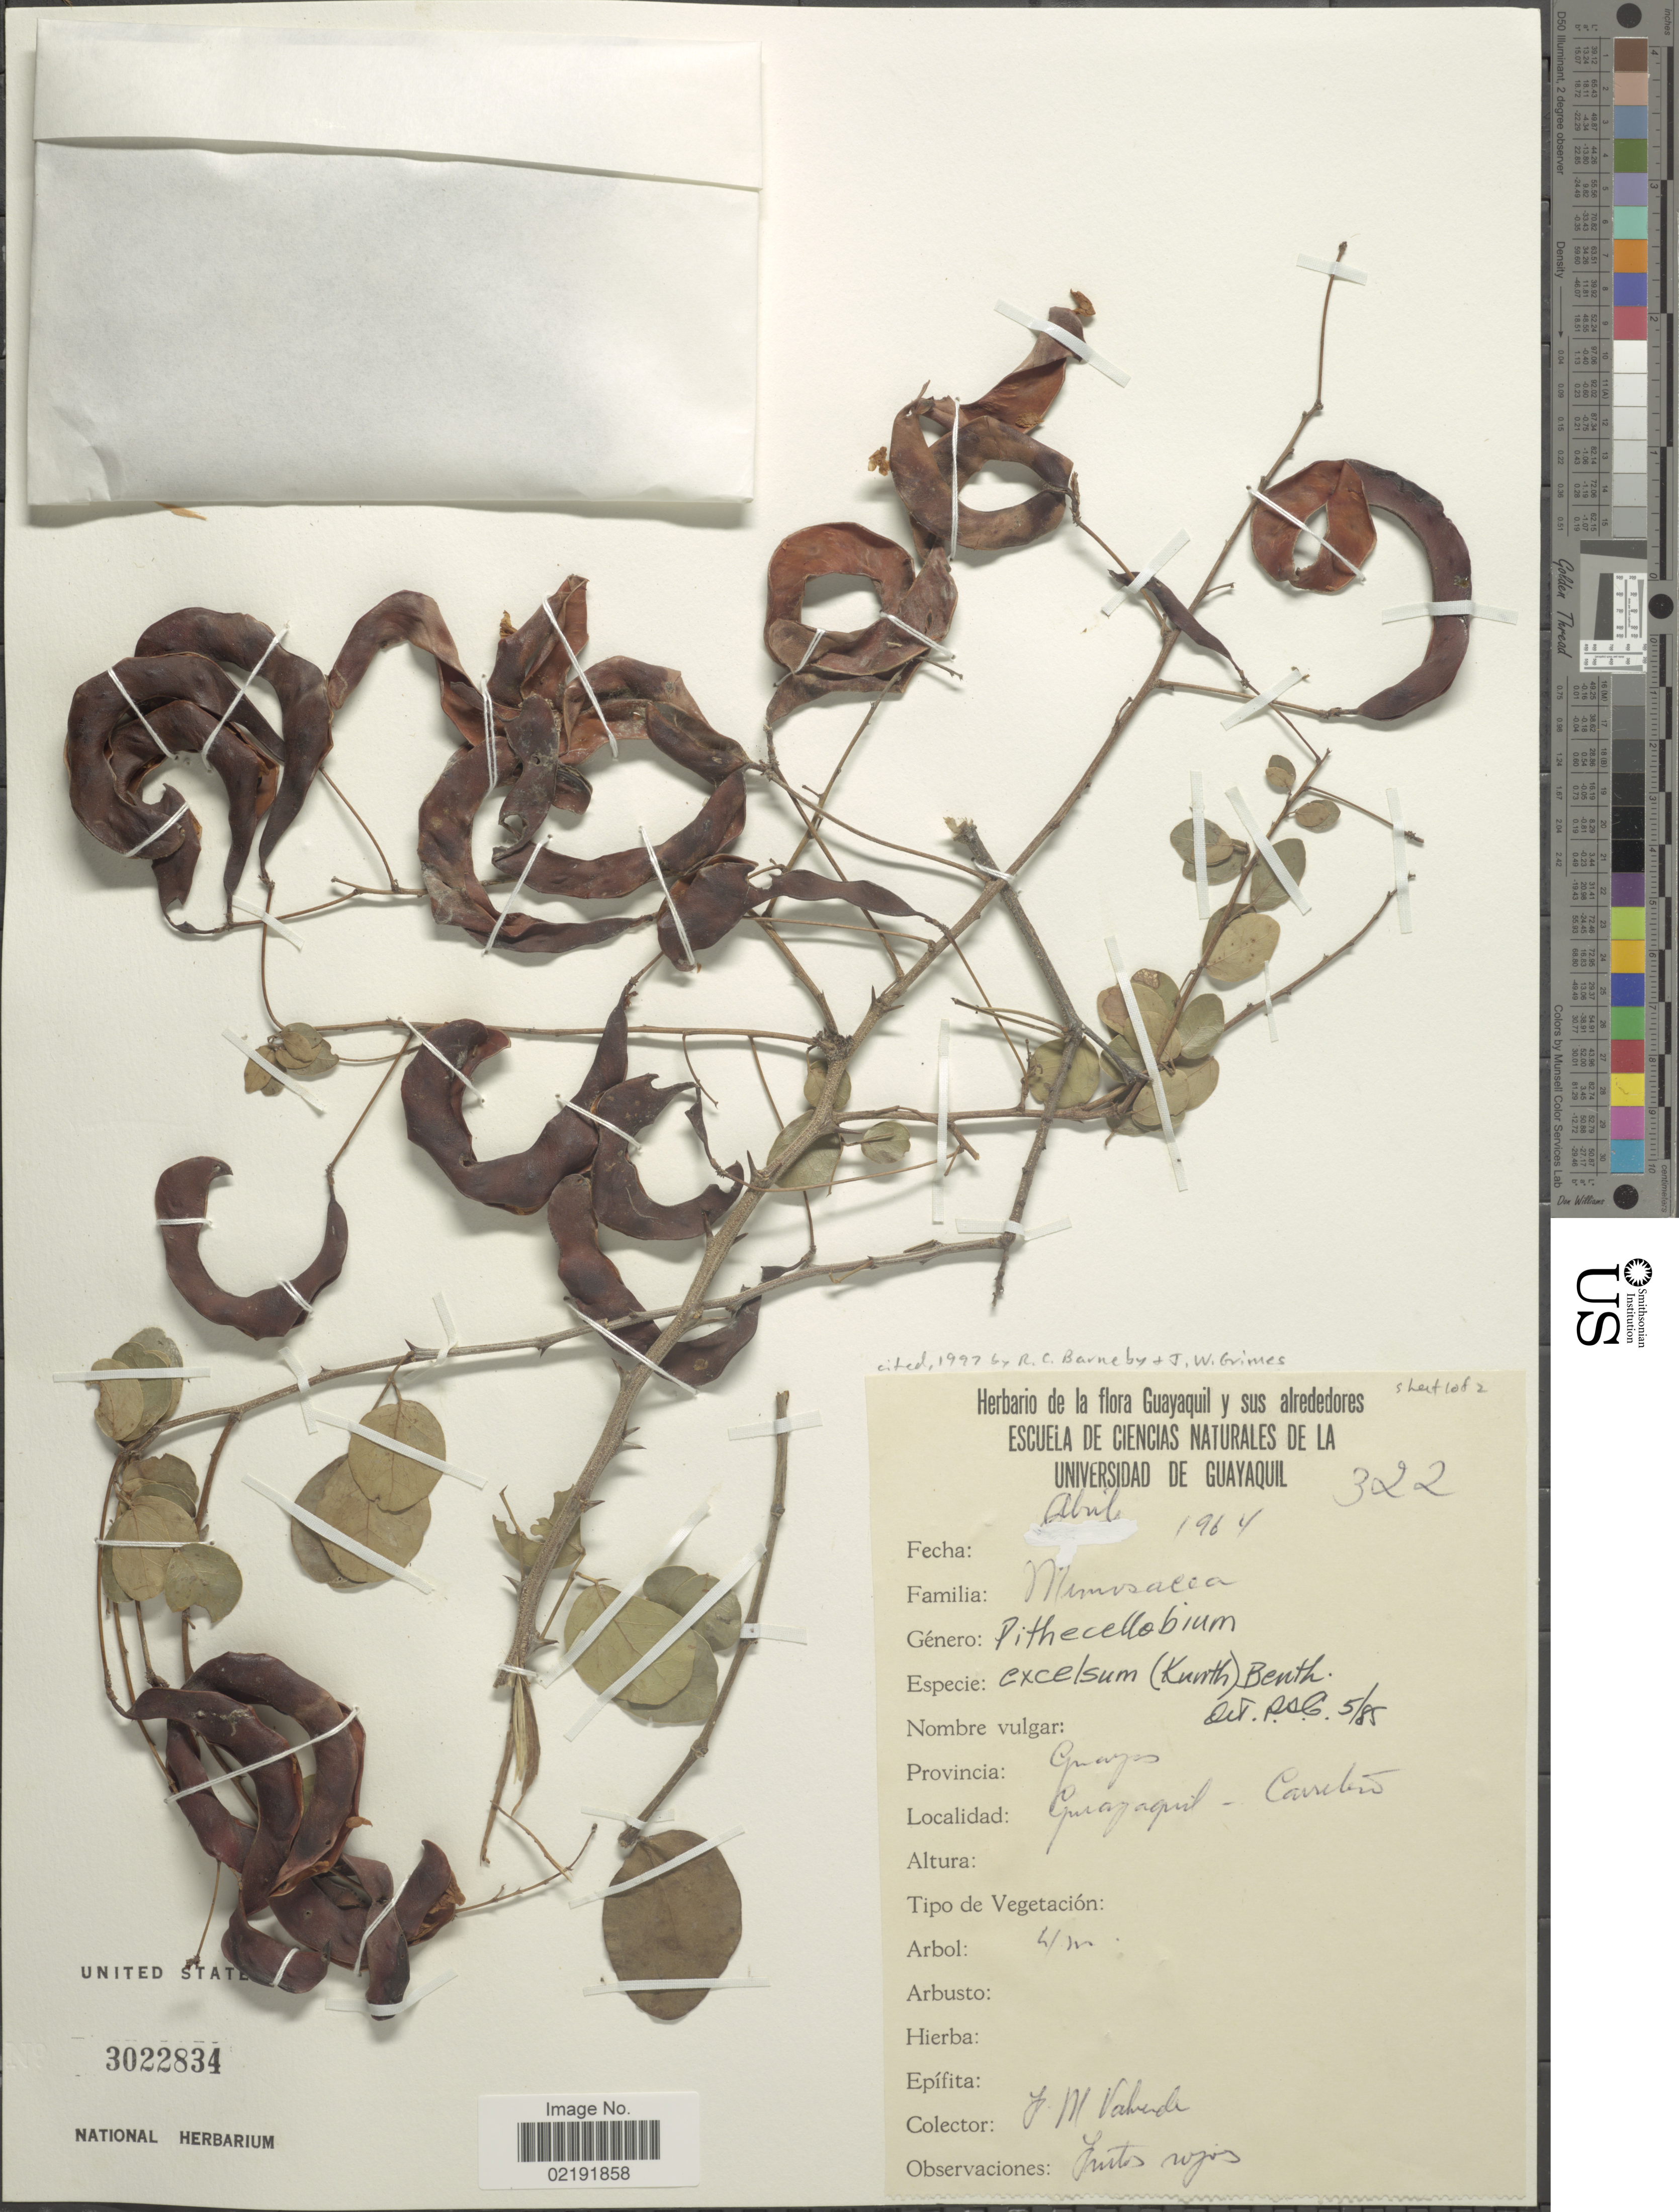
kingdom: Plantae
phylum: Tracheophyta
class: Magnoliopsida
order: Fabales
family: Fabaceae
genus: Pithecellobium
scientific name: Pithecellobium excelsum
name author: (Kunth) Mart.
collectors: F. M. Valverde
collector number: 322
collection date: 1964-04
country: Ecuador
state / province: Guayas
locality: Provincia: Guayas. Guayaquil - Carretero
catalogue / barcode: US 3022834